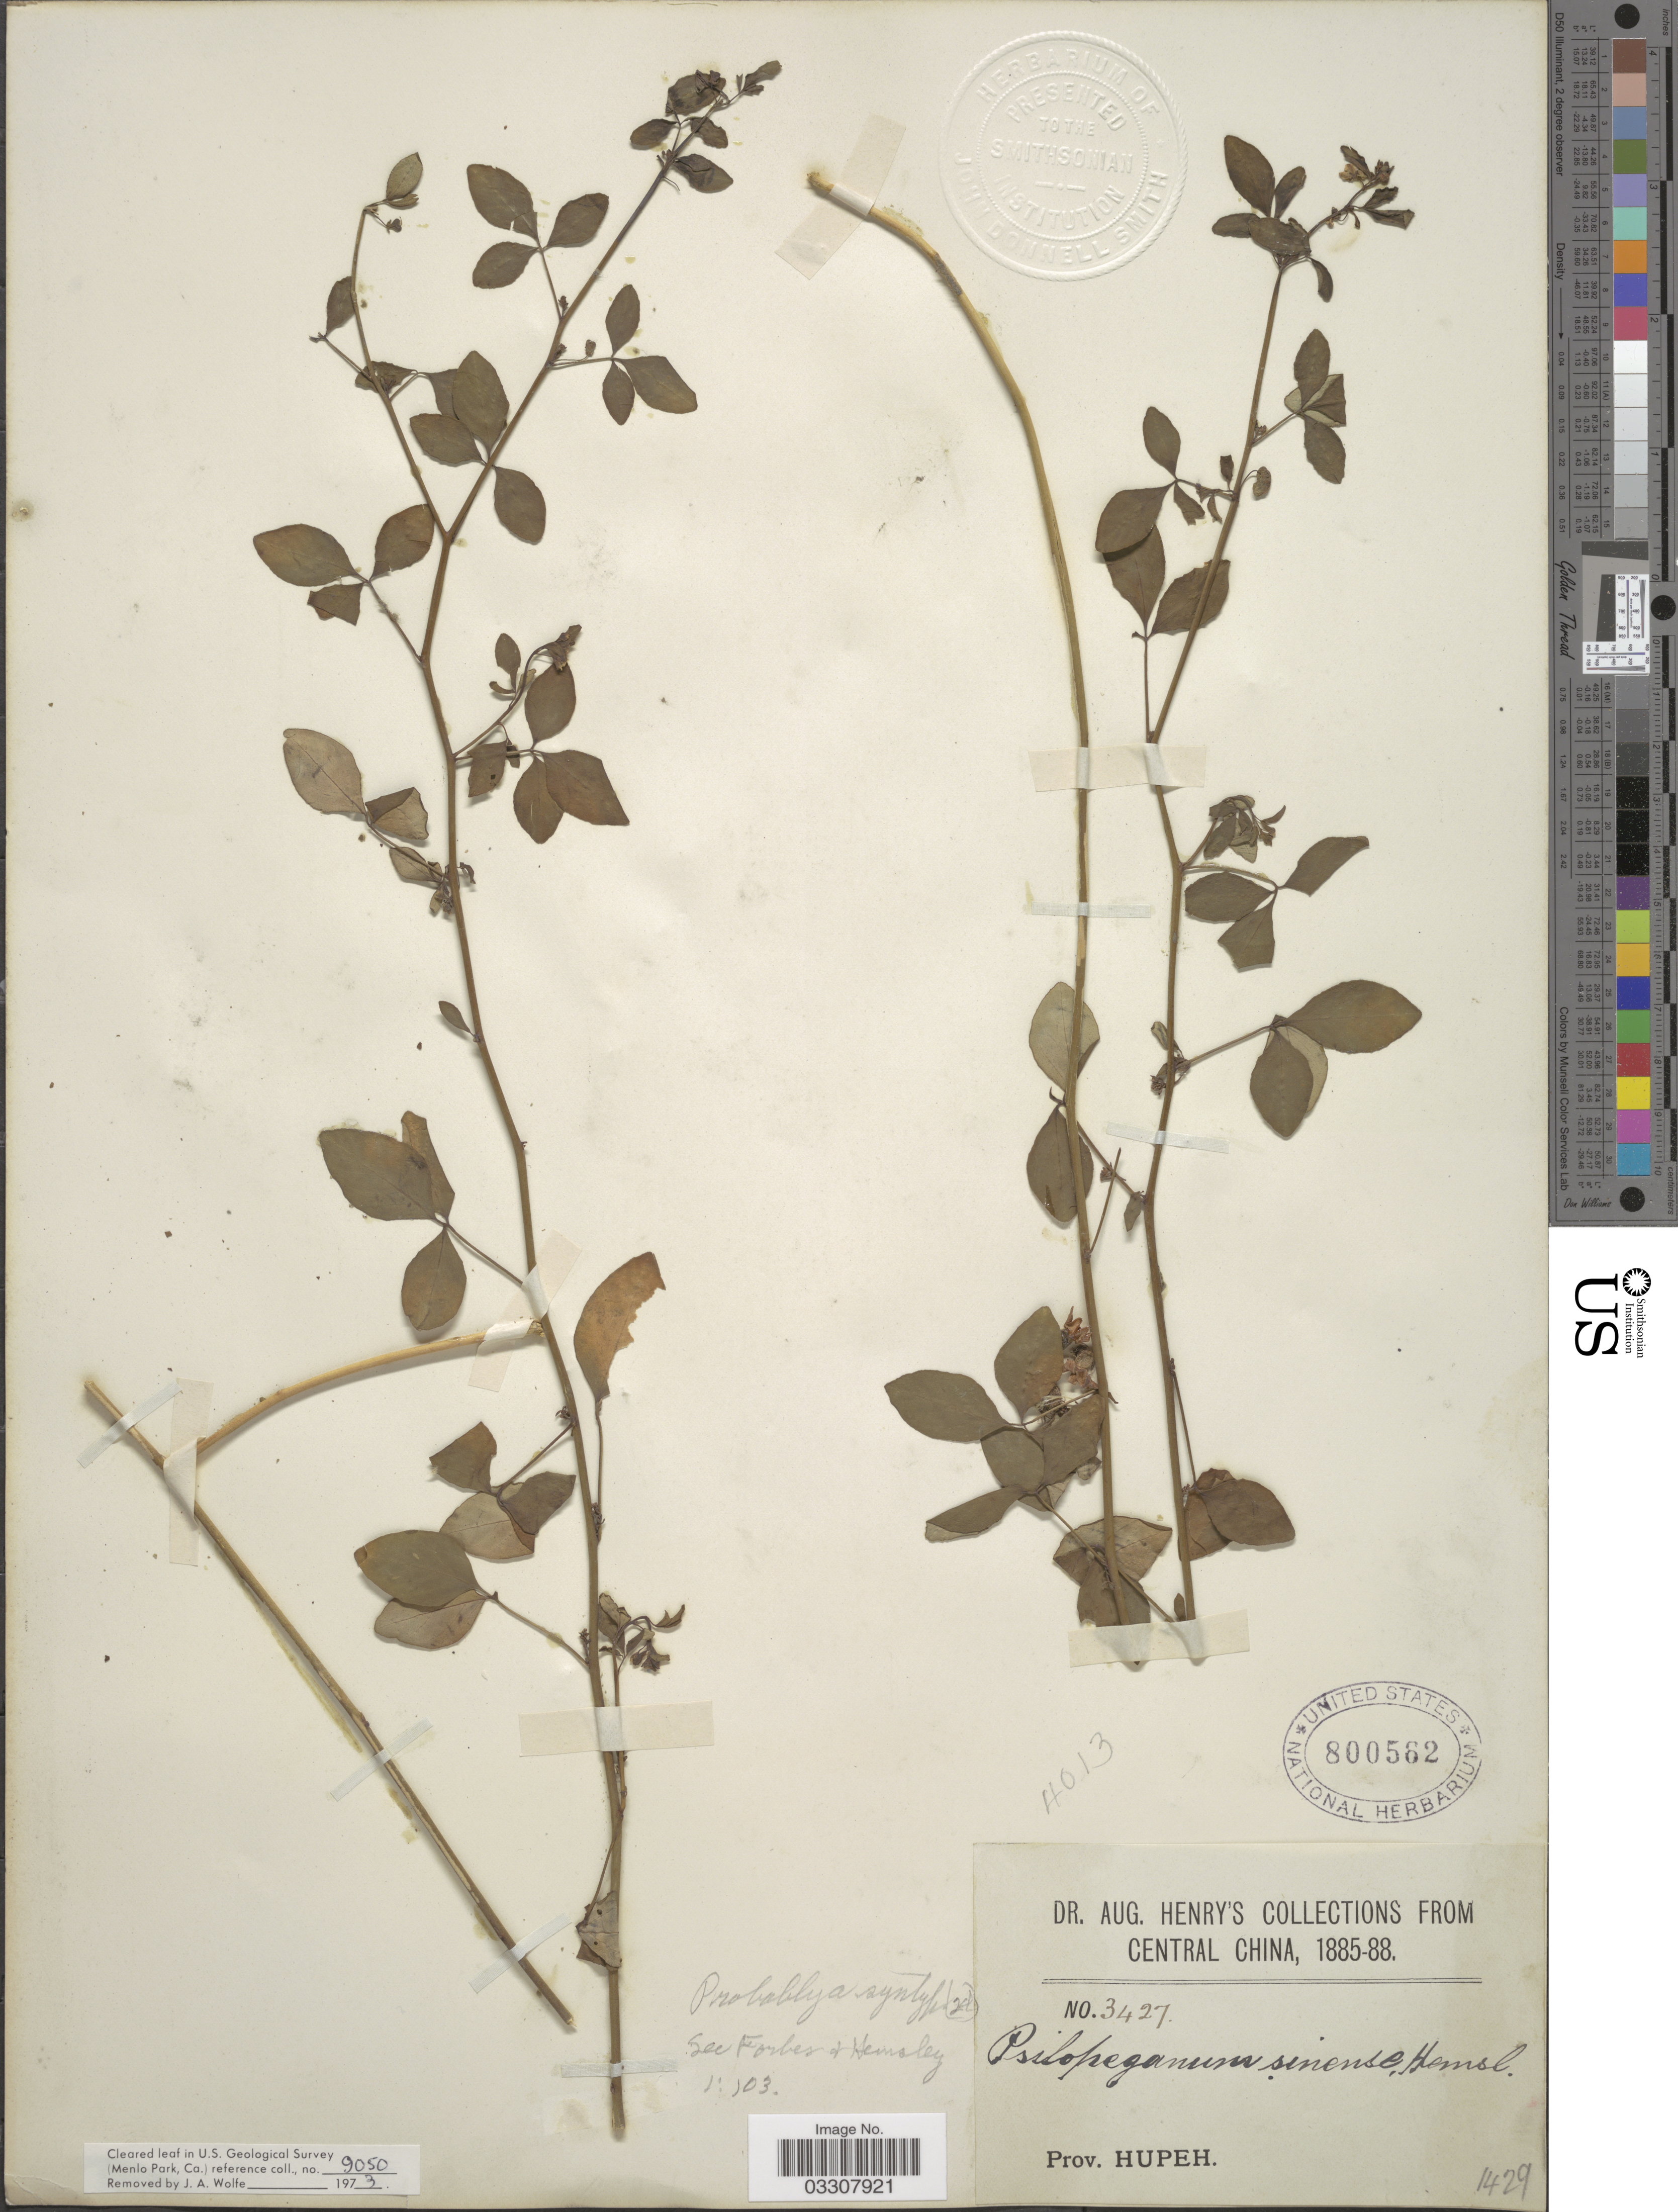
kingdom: Plantae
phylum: Tracheophyta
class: Magnoliopsida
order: Sapindales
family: Rutaceae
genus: Psilopeganum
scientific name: Psilopeganum sinense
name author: Hemsl.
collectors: A. Henry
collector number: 3427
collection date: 1885/1888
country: China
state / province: Hubei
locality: Central China. Prov. Hupeh.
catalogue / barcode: US 800562